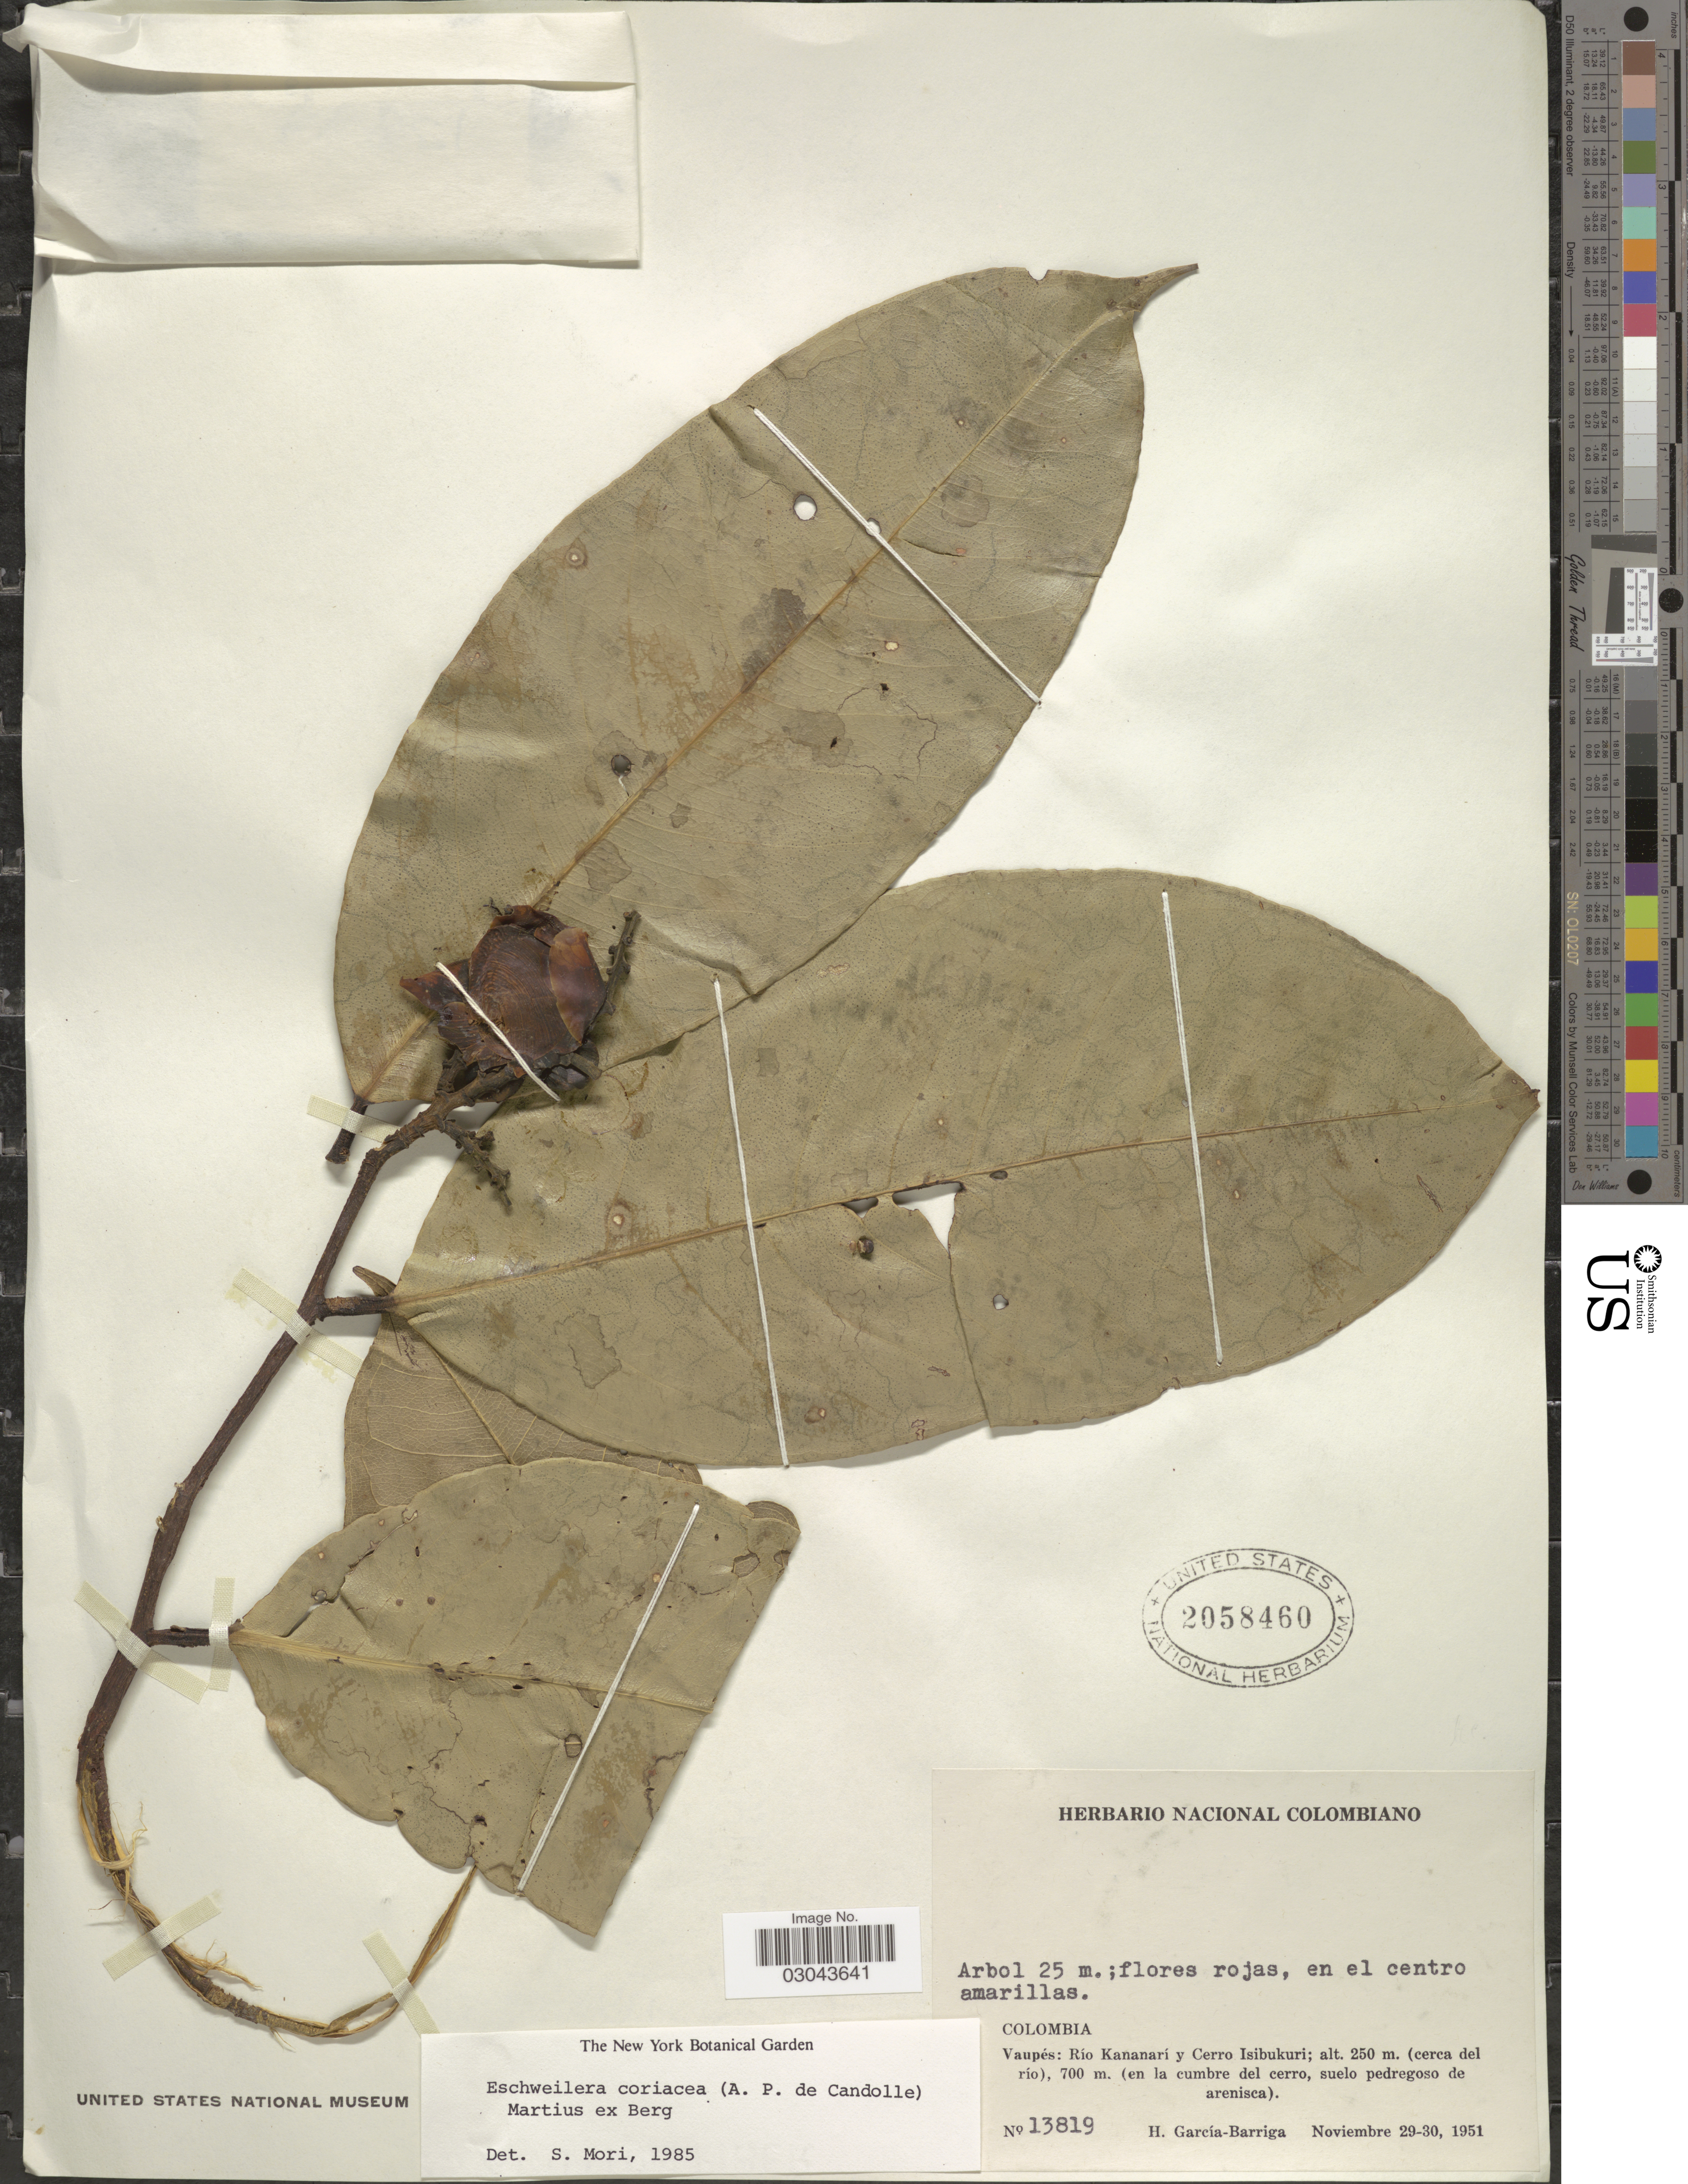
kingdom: Plantae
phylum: Tracheophyta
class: Magnoliopsida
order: Ericales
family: Lecythidaceae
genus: Eschweilera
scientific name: Eschweilera coriacea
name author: (DC.) S.A. Mori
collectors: H. García Barriga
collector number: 13819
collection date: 1951-11-29/1951-11-30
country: Colombia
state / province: Vaupés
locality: Río Kananarí y Cerro Isibukuri; (cerca del río), (en la cumbre del cerro, suelo pedregoso de arenisca).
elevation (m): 250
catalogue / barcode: US 2058460